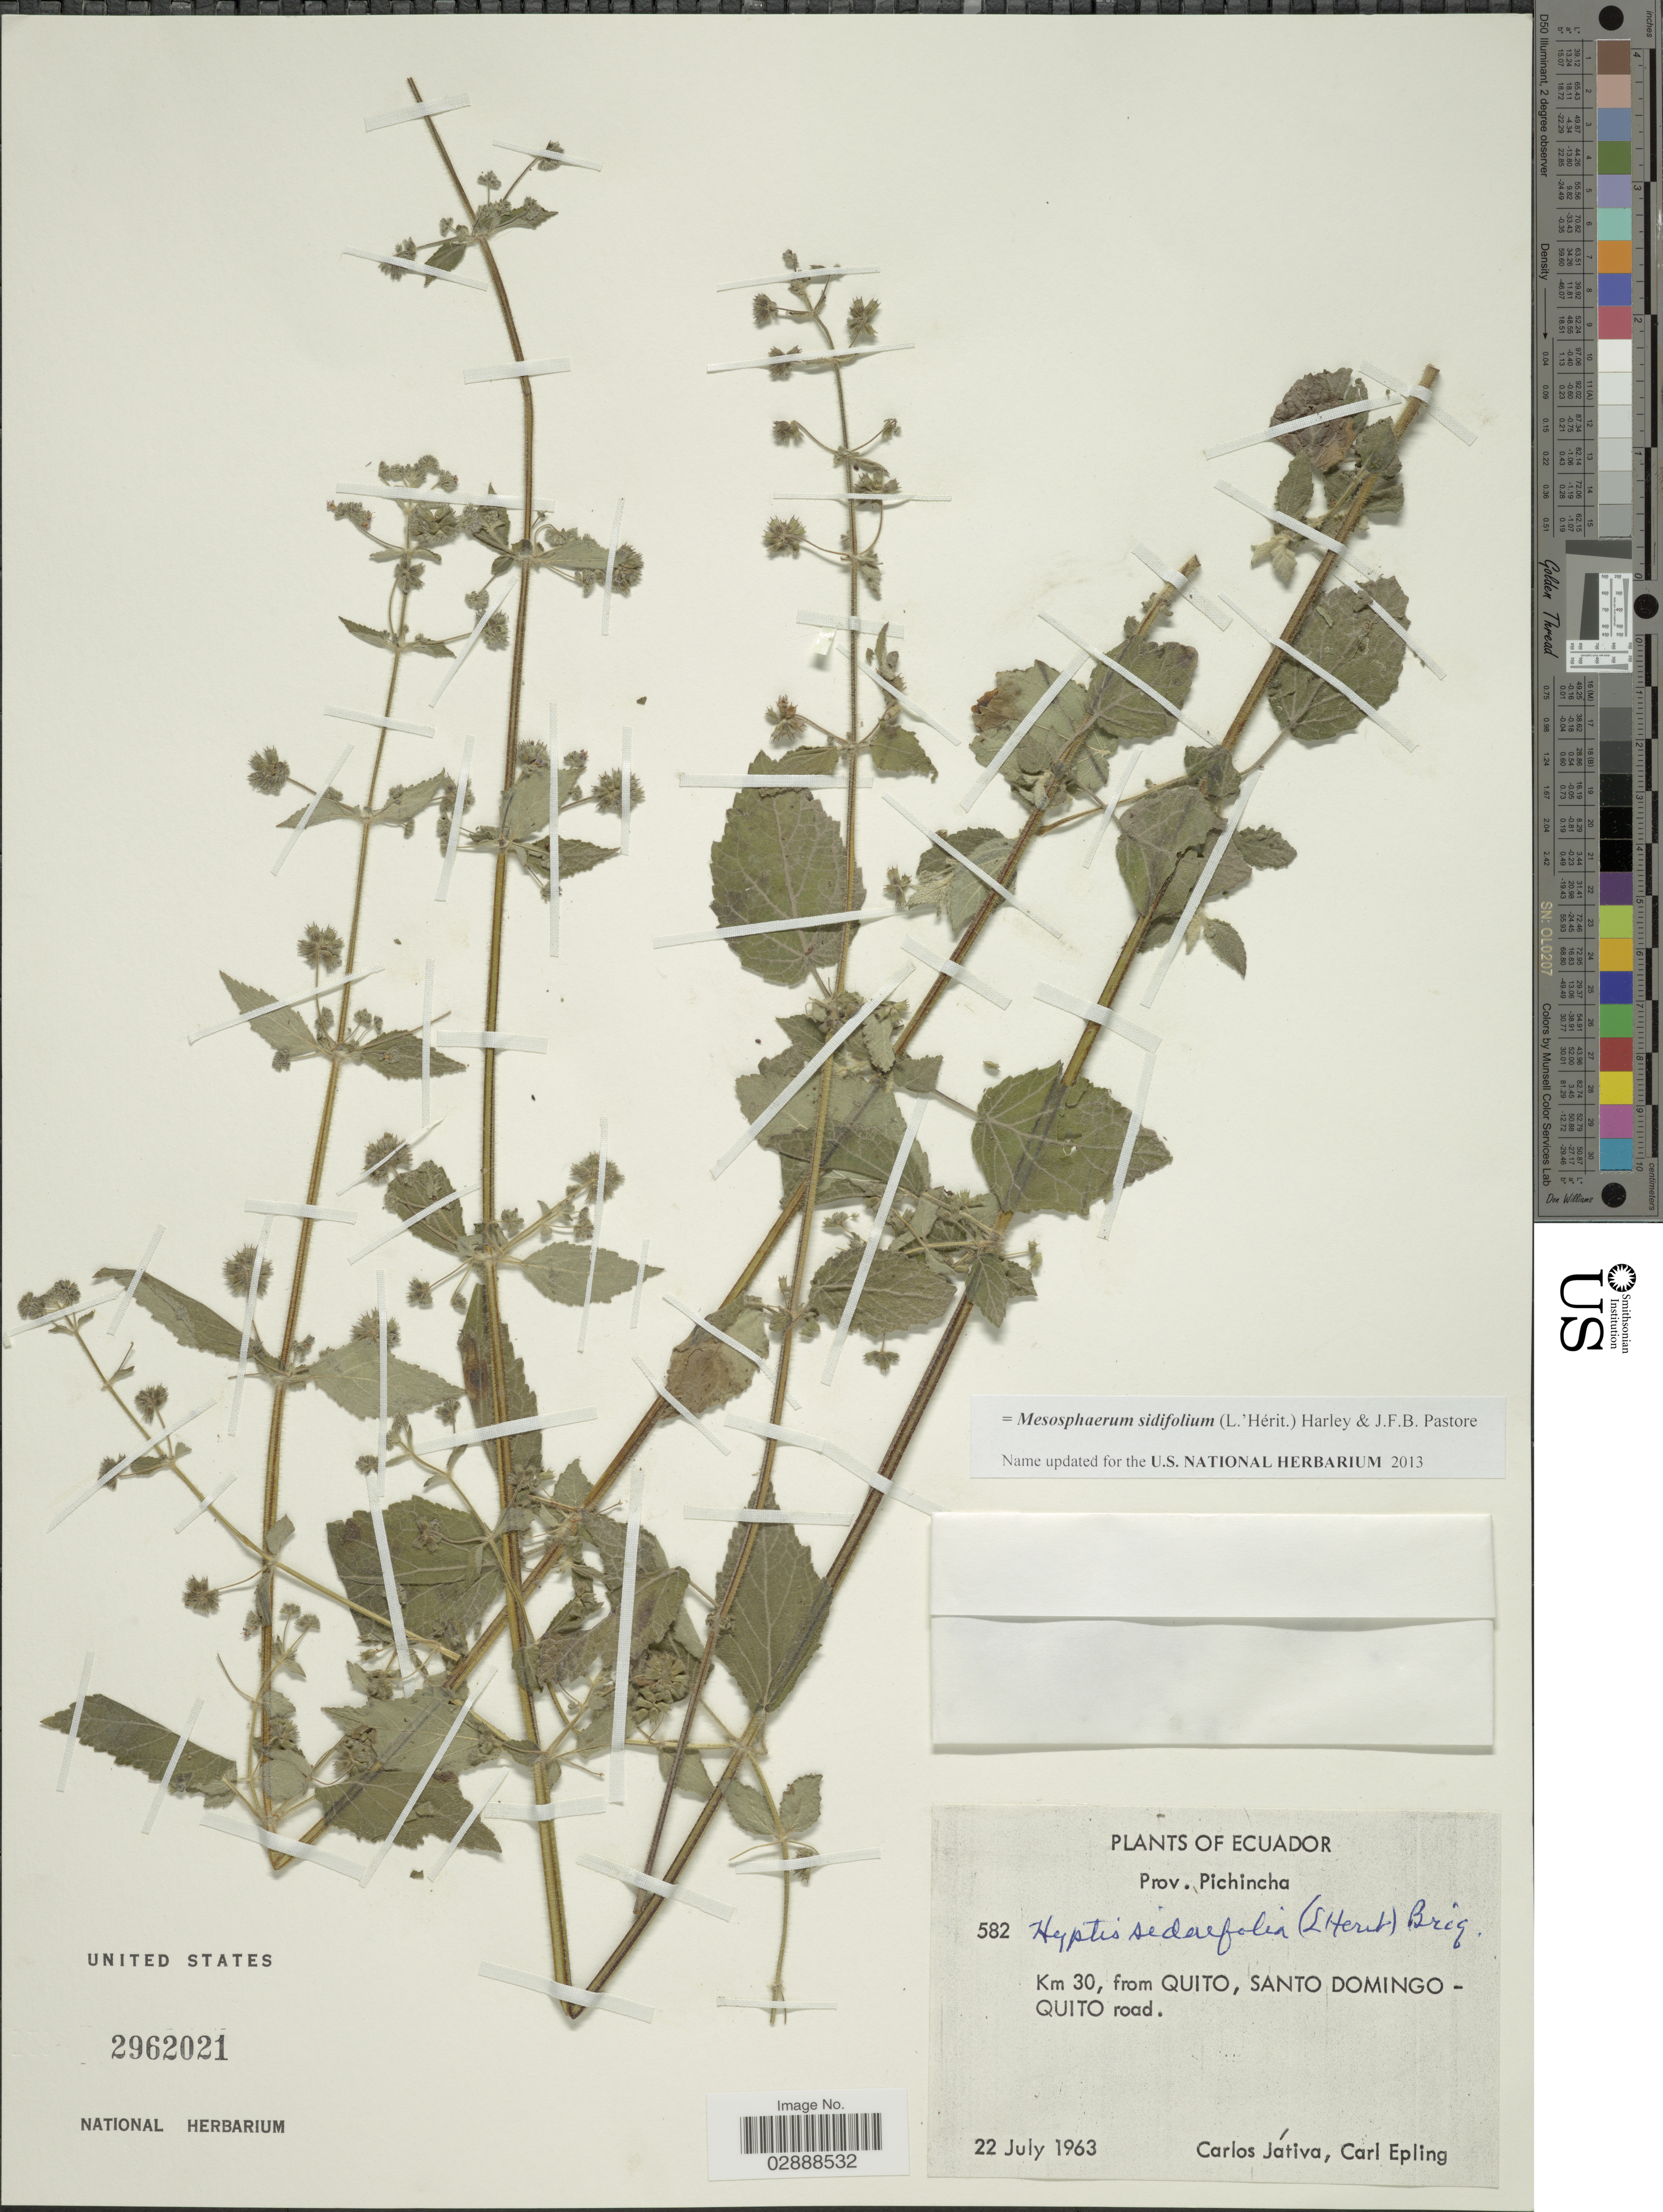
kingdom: Plantae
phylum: Tracheophyta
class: Magnoliopsida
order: Lamiales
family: Lamiaceae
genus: Mesosphaerum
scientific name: Mesosphaerum sidifolium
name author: (L'Hér.) Harley & J.F.B. Pastore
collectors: C. D. Játiva & C. C. Epling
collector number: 582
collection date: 1963-07-22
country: Ecuador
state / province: Pichincha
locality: Km 30, from Quito, Santo Domingo - Quito road.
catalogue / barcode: US 2962021